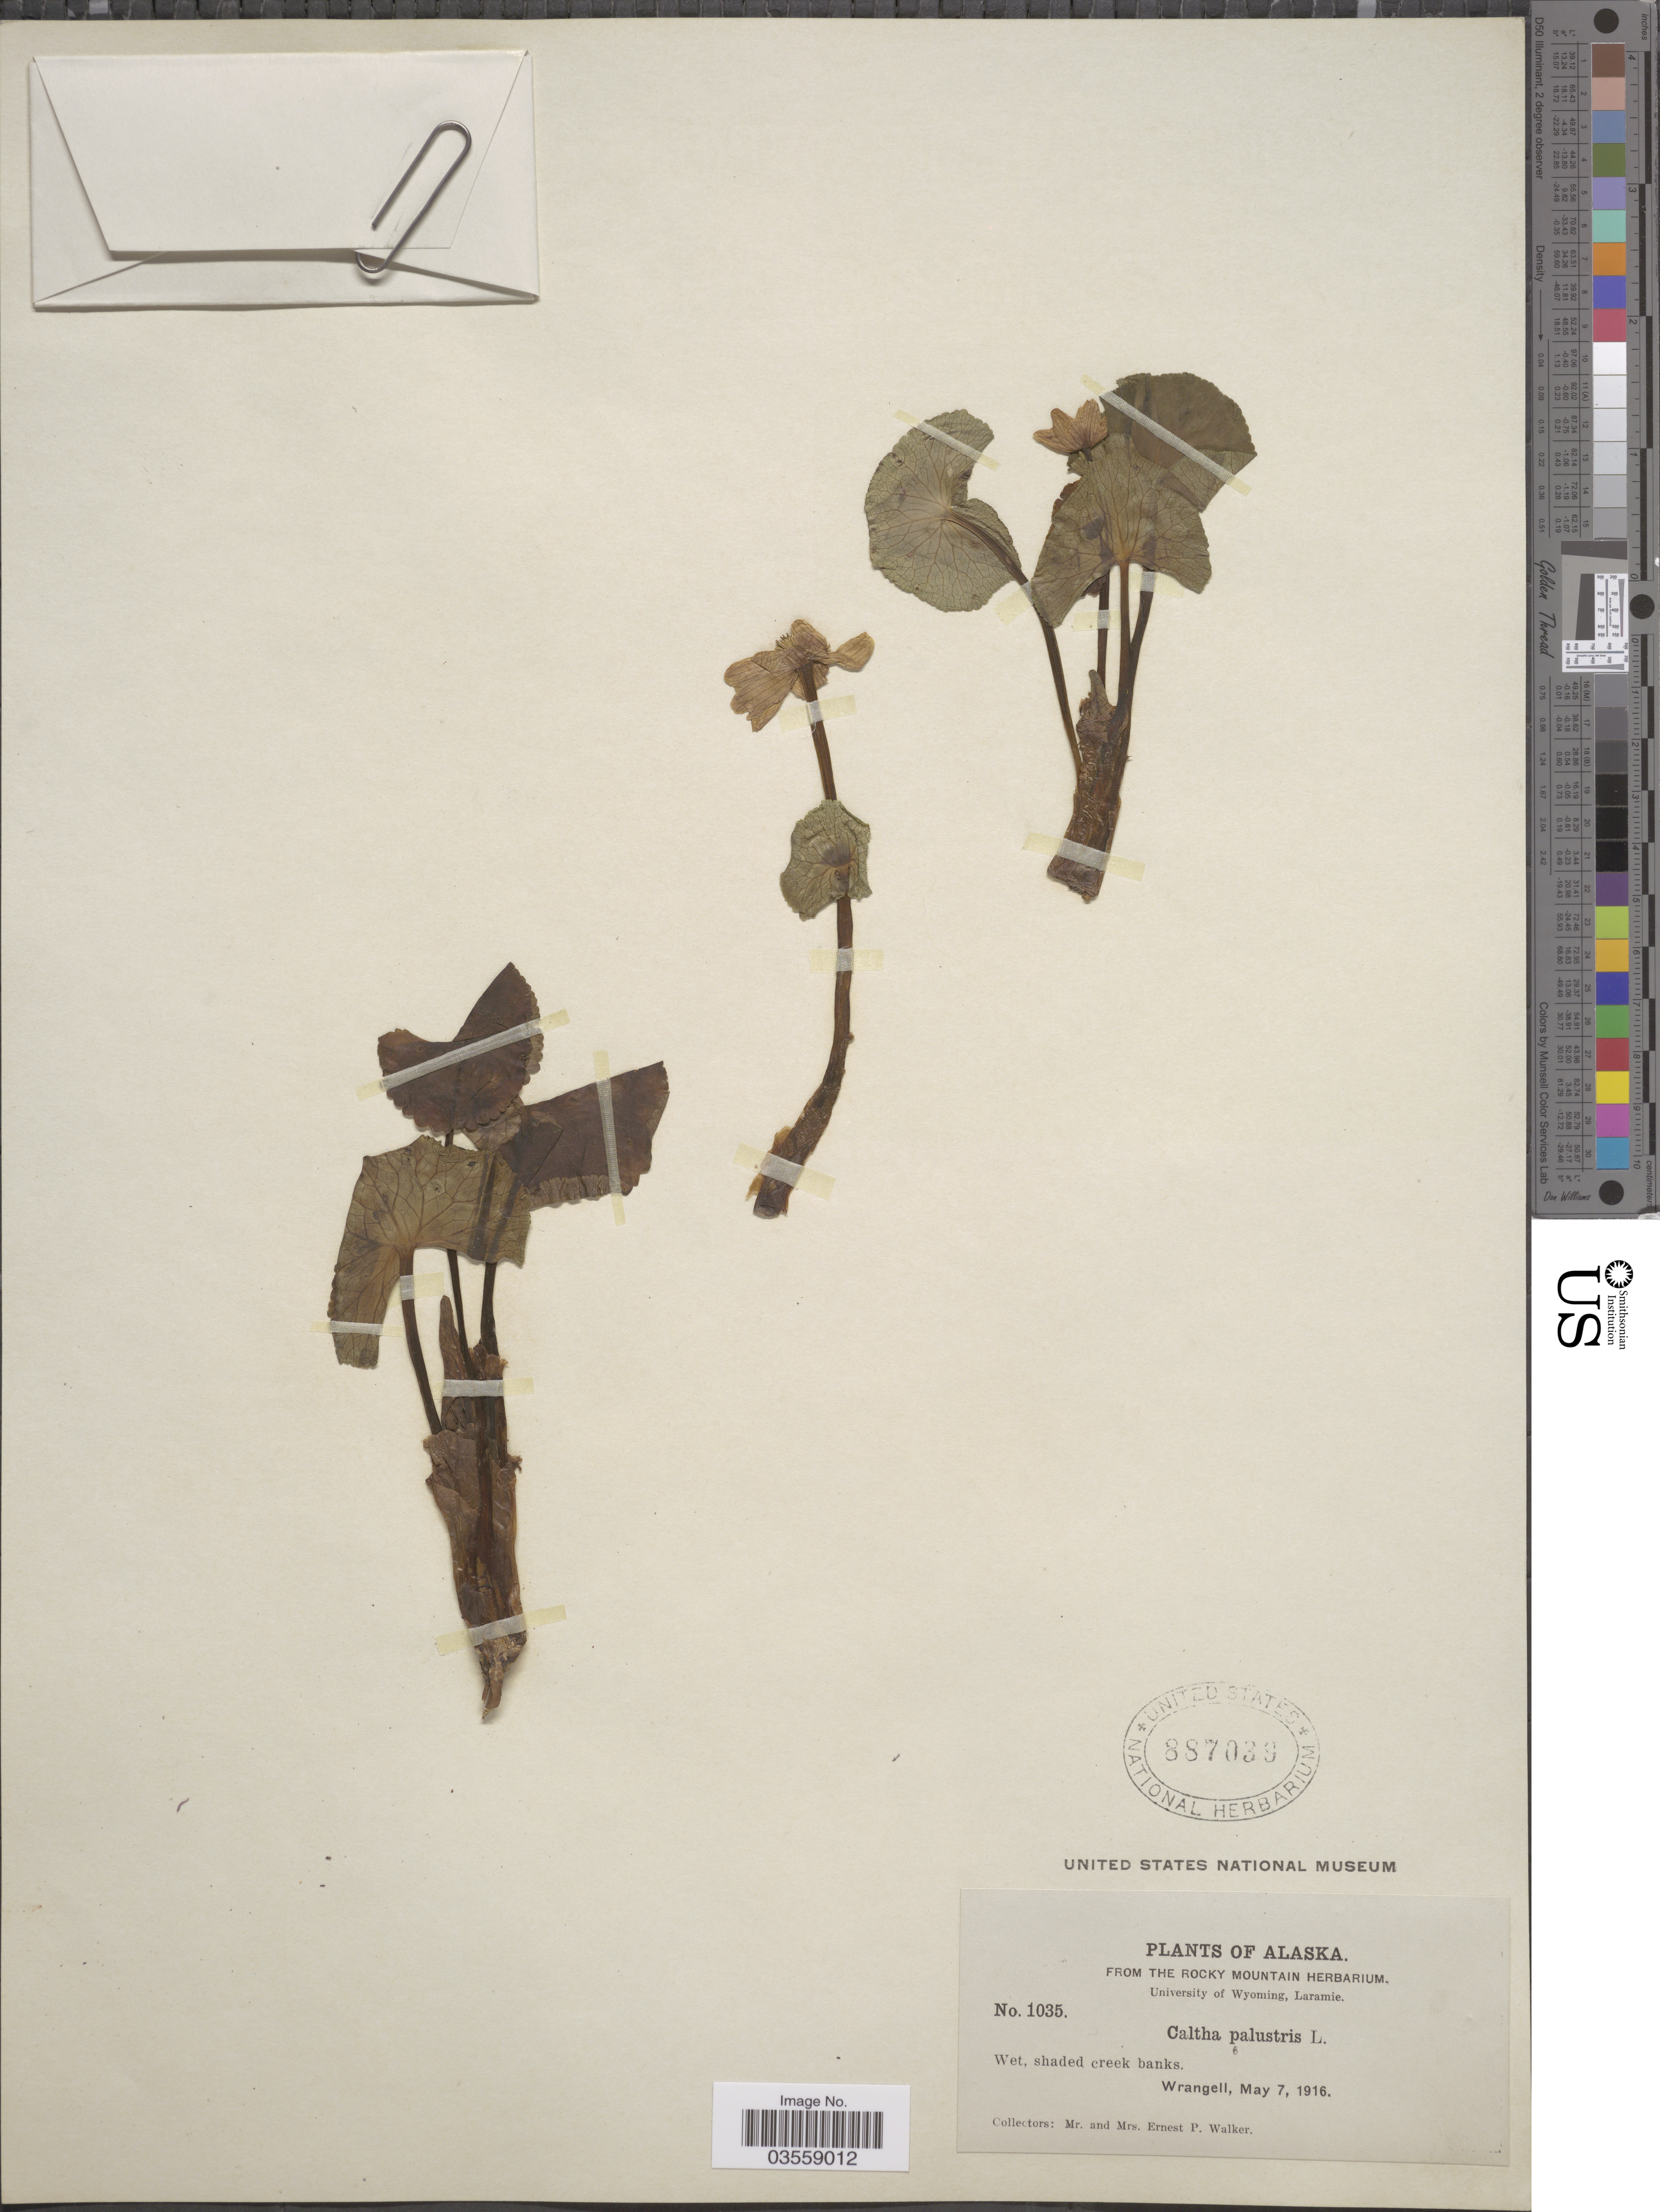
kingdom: Plantae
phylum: Tracheophyta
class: Magnoliopsida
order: Ranunculales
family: Ranunculaceae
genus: Caltha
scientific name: Caltha palustris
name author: L.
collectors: E. P. Walker & E. Walker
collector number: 1035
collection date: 1916-05-07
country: United States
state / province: Alaska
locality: Wrangell.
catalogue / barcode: US 887039